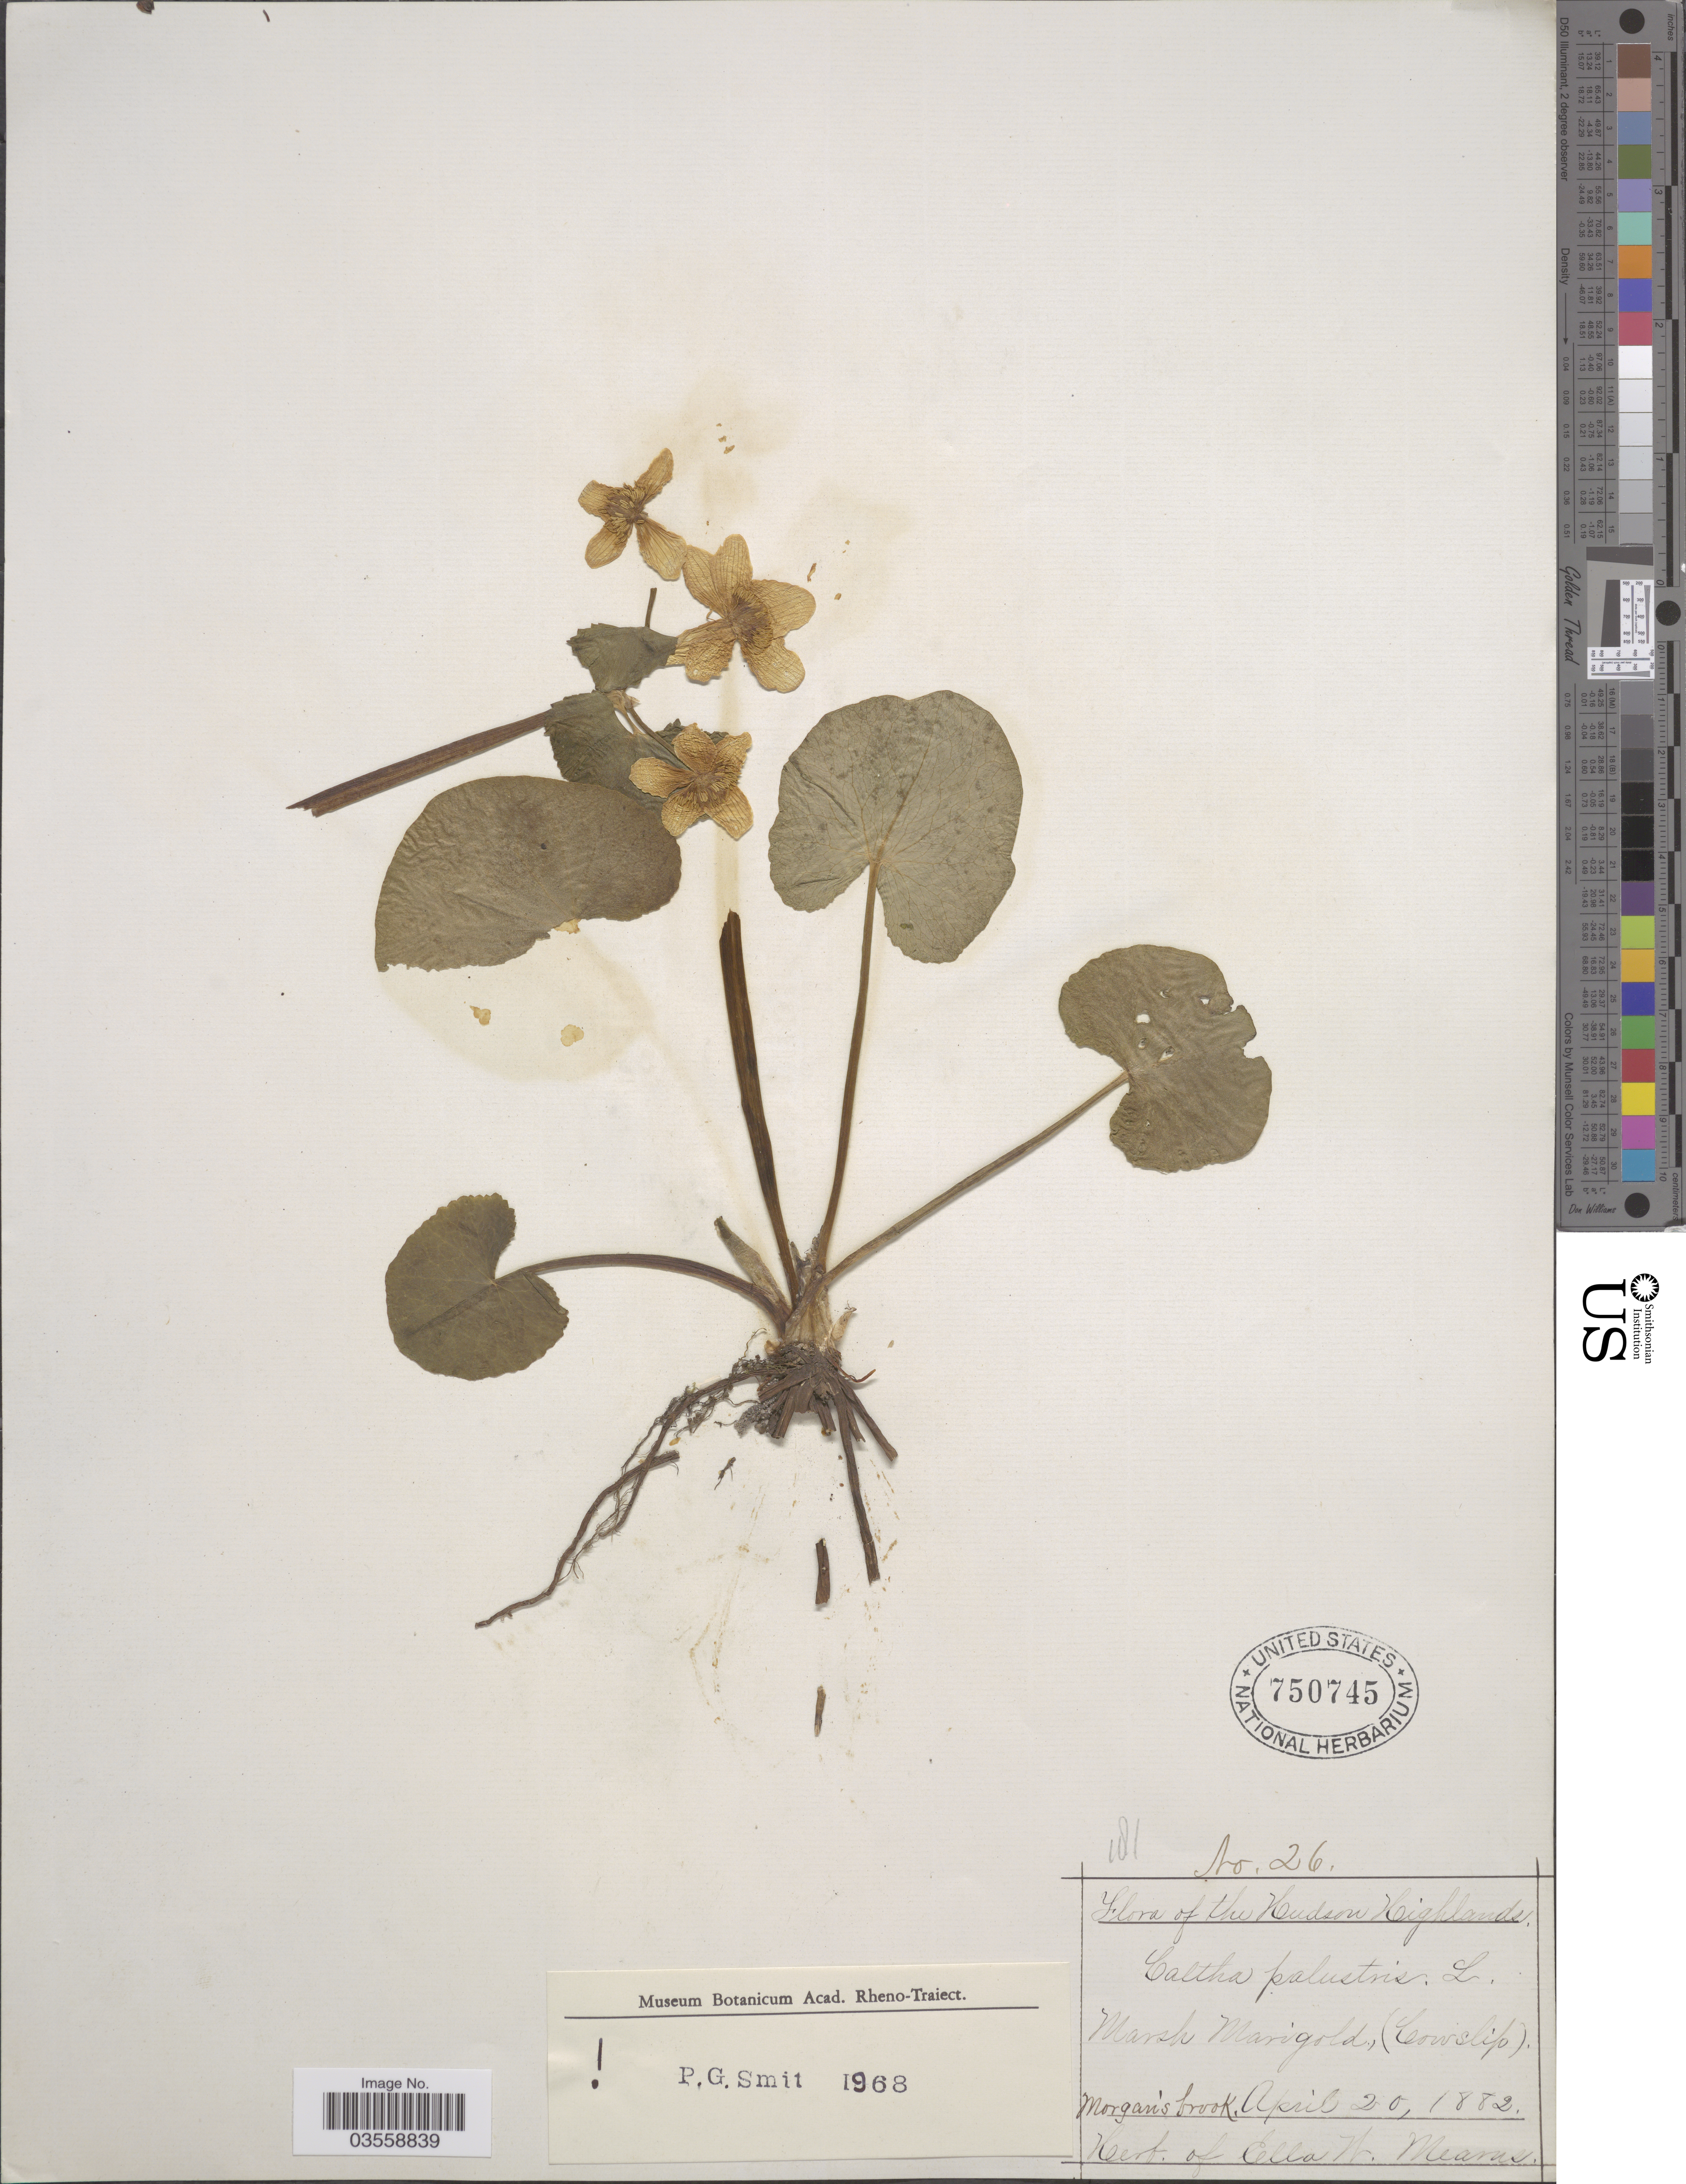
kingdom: Plantae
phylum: Tracheophyta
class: Magnoliopsida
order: Ranunculales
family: Ranunculaceae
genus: Caltha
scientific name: Caltha palustris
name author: L.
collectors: ex herb. Ella W. Mearns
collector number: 26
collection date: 1882-04-20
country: United States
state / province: New York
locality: Hudson Highlands. Morgan's brook.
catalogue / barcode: US 750745